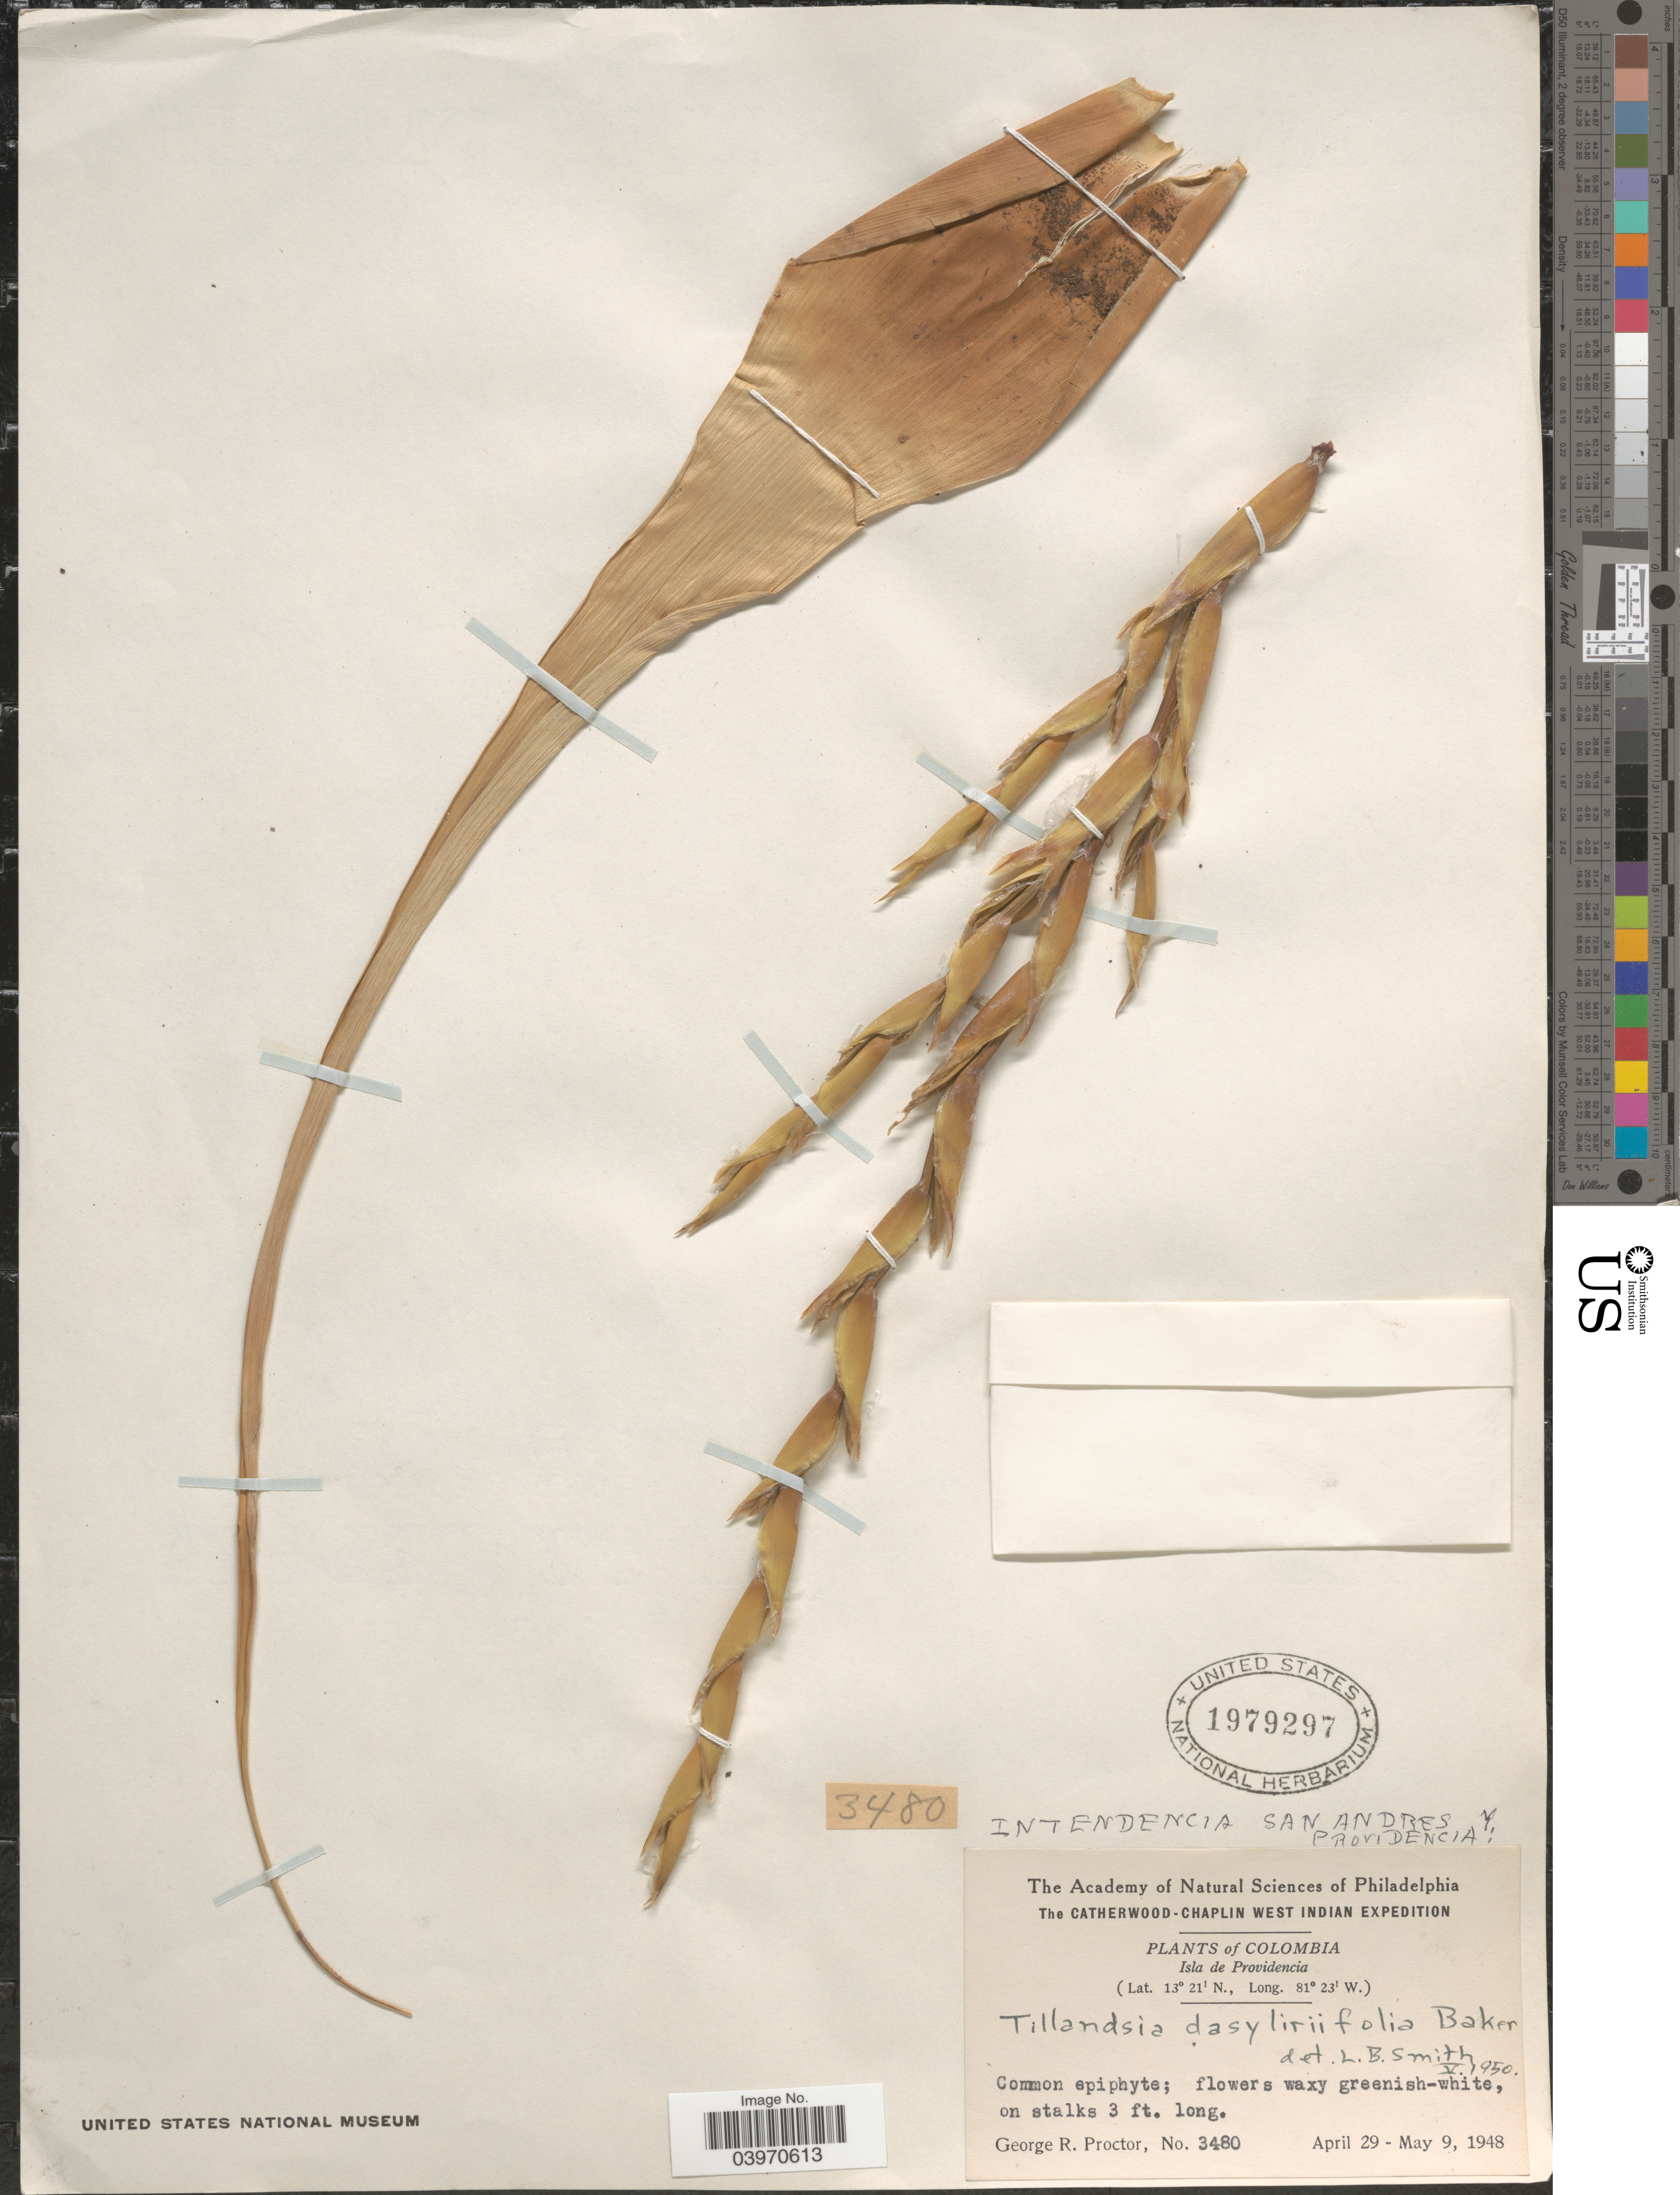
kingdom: Plantae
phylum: Tracheophyta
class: Liliopsida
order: Poales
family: Bromeliaceae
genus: Tillandsia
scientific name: Tillandsia dasyliriifolia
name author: Baker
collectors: G. Proctor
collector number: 3480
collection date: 1948-04-29/1948-05-09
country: Colombia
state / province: San Andres y Providencia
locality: Intendencia San Andres y Providencia. Isla de Providencia.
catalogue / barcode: US 1979297